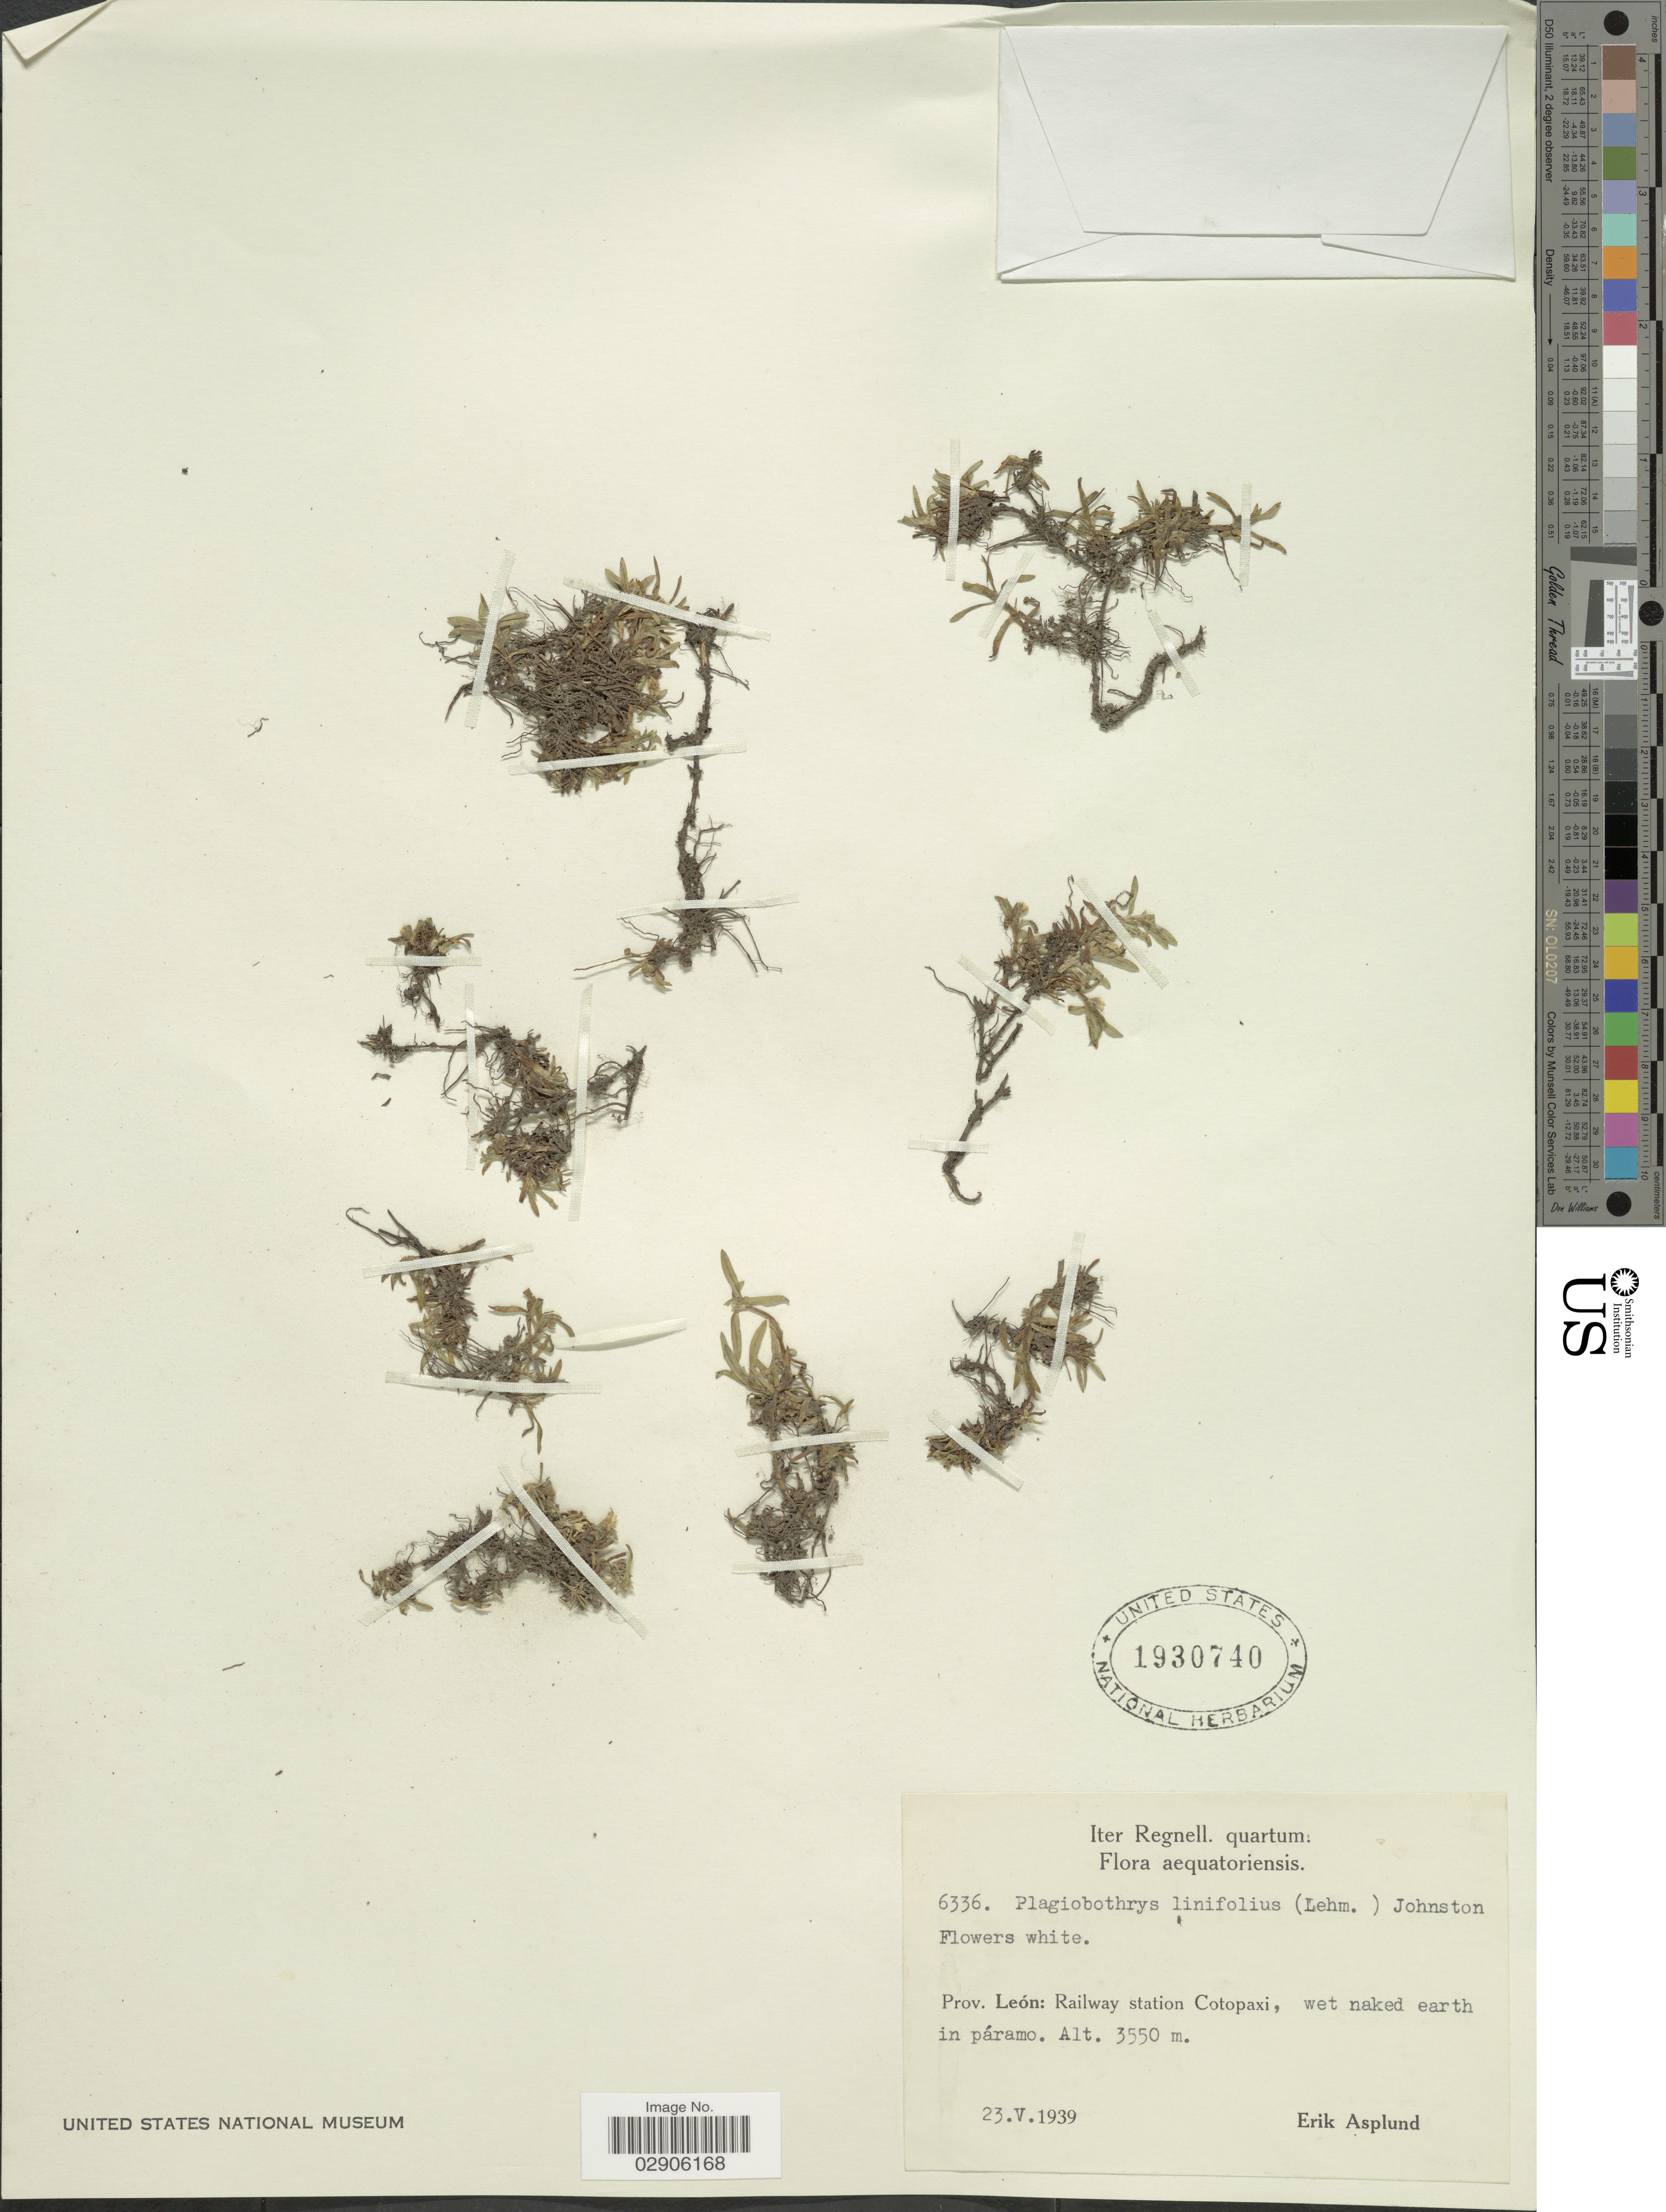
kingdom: Plantae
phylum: Tracheophyta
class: Magnoliopsida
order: Boraginales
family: Boraginaceae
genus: Plagiobothrys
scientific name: Plagiobothrys linifolius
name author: (Willd. ex Lehm.) I.M. Johnst.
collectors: E. Asplund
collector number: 6336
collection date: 1939-05-23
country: Nicaragua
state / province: Leon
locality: Prov. Léon: Railway station Cotopaxi.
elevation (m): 3550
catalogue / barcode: US 1930740